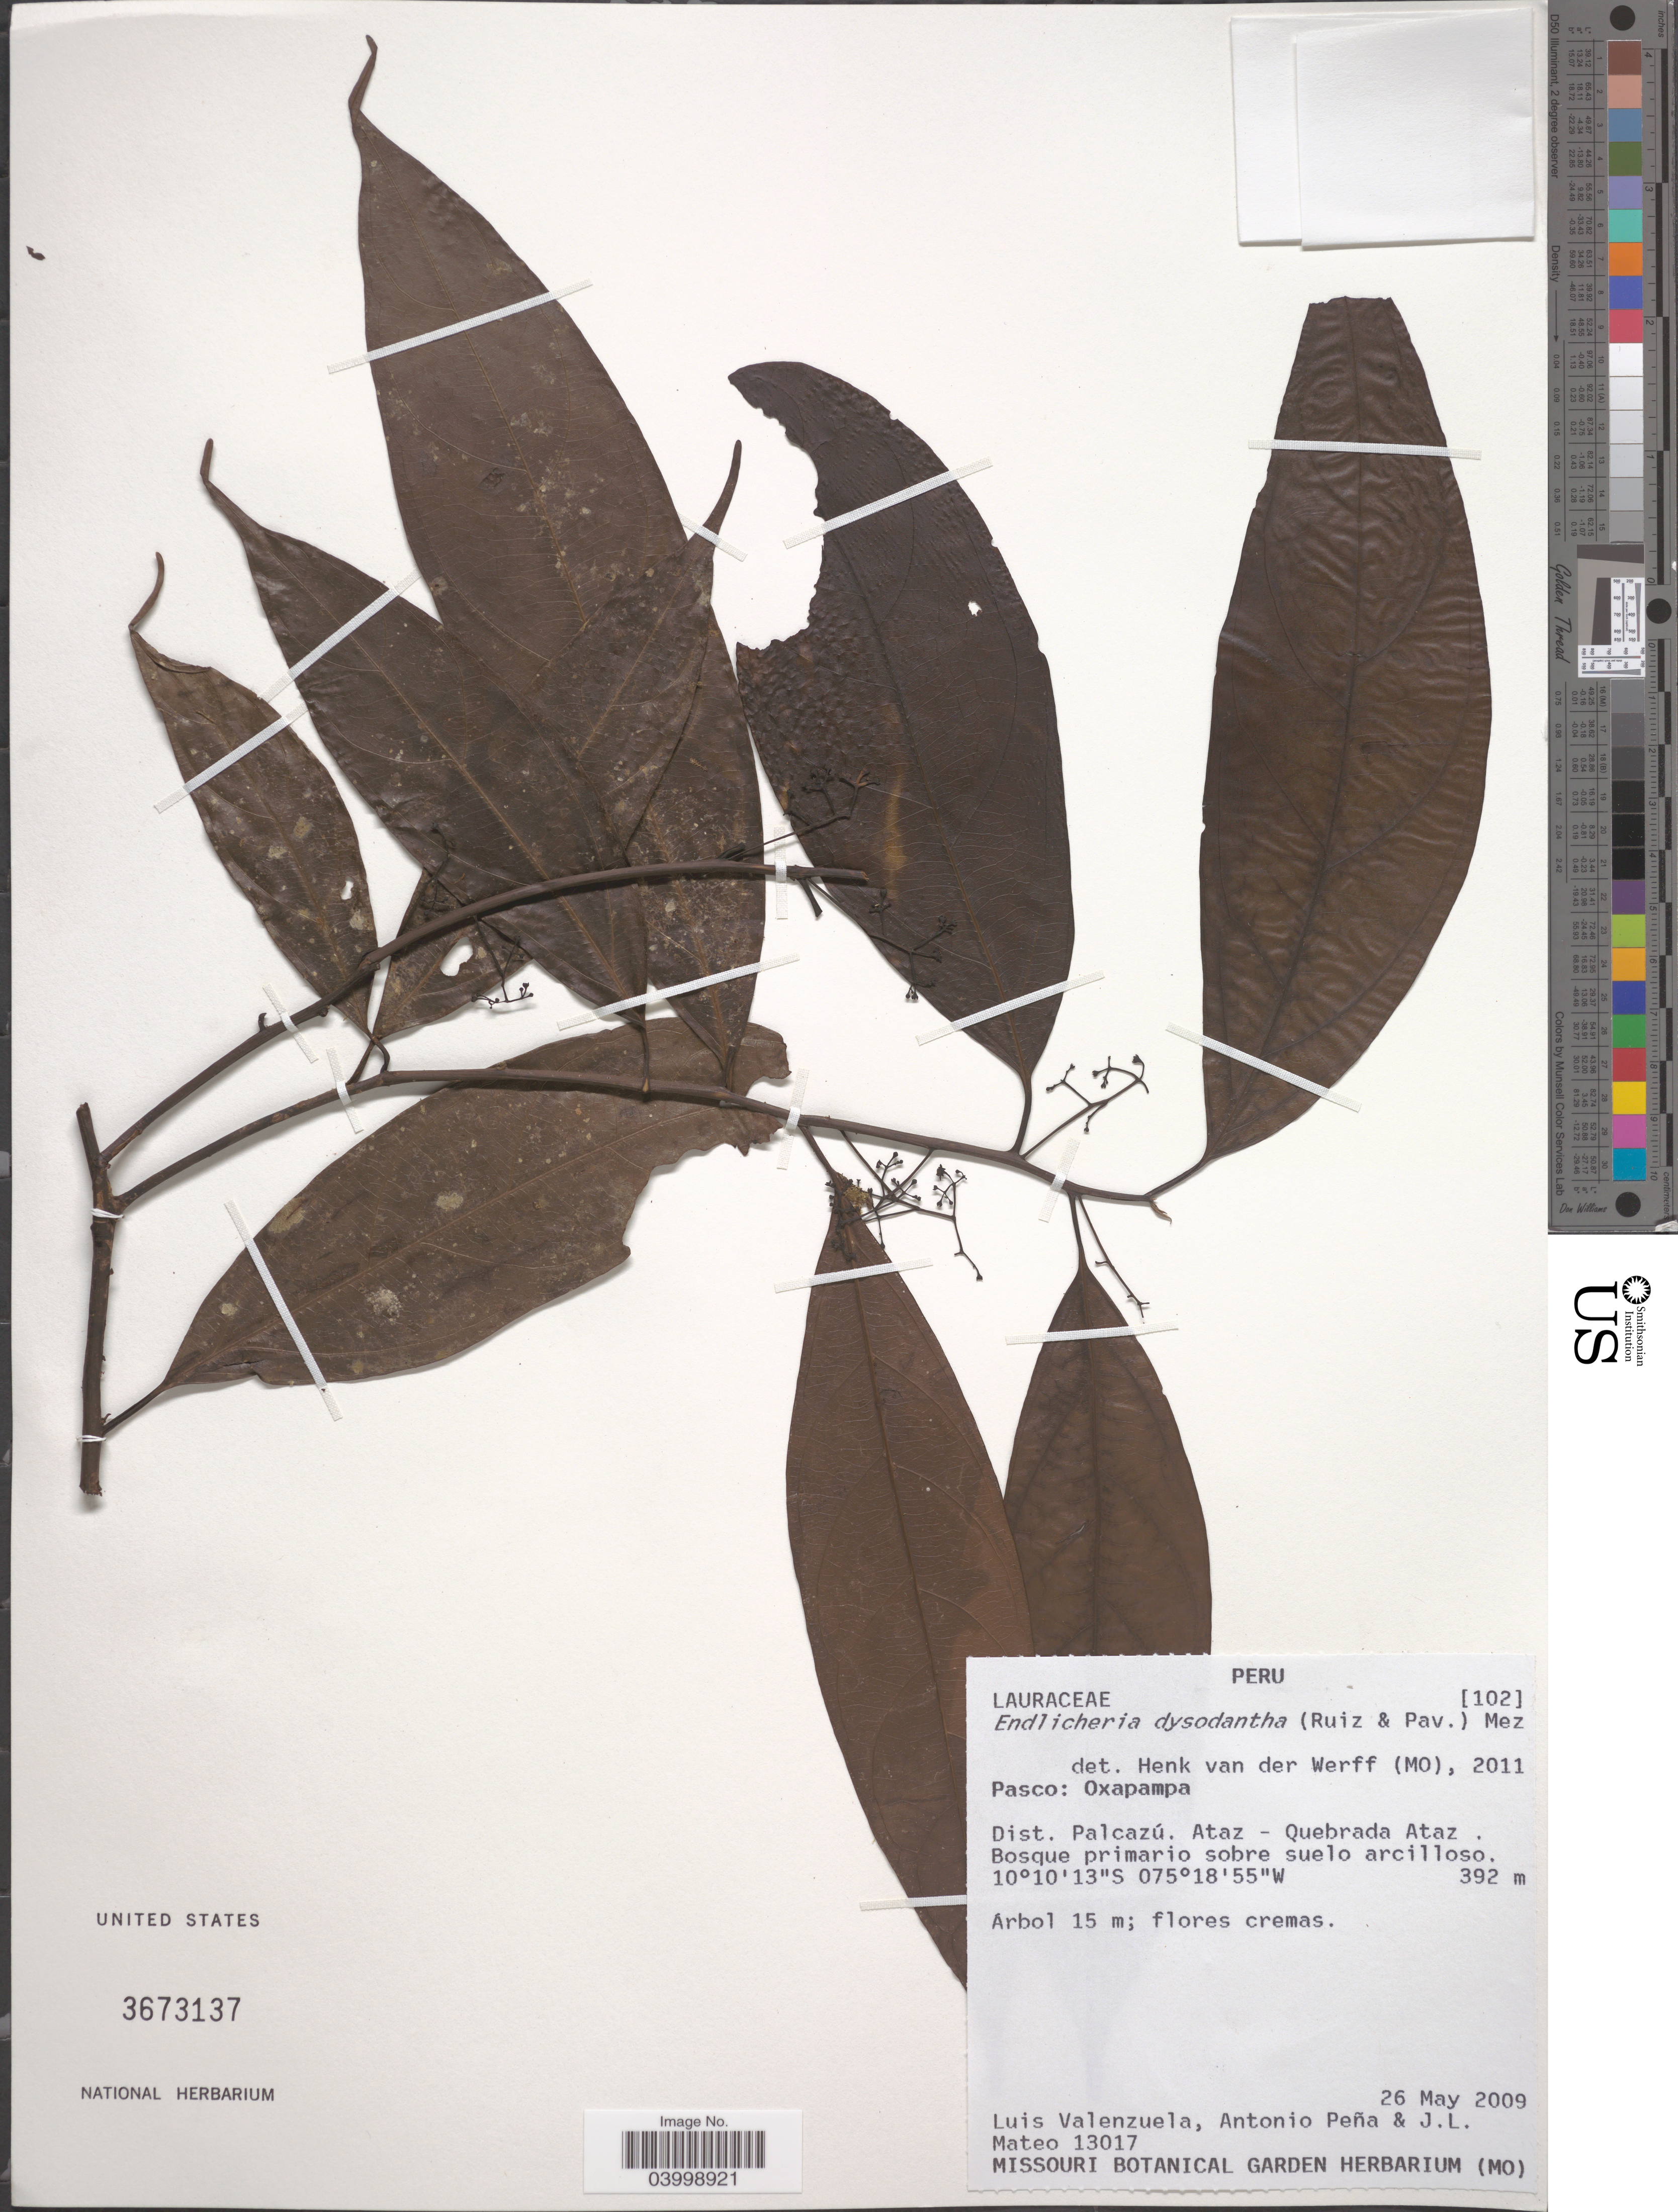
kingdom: Plantae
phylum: Tracheophyta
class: Magnoliopsida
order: Laurales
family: Lauraceae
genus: Endlicheria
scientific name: Endlicheria dysodantha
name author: Mez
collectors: L. Valenzuela, A. Pena & J. Mateo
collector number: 13017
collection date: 2009-05-26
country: Peru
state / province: Pasco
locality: Oxapampa. Dist. Palcazú. Ataz -Quebrada Ataz.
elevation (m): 392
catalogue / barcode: US 3673137